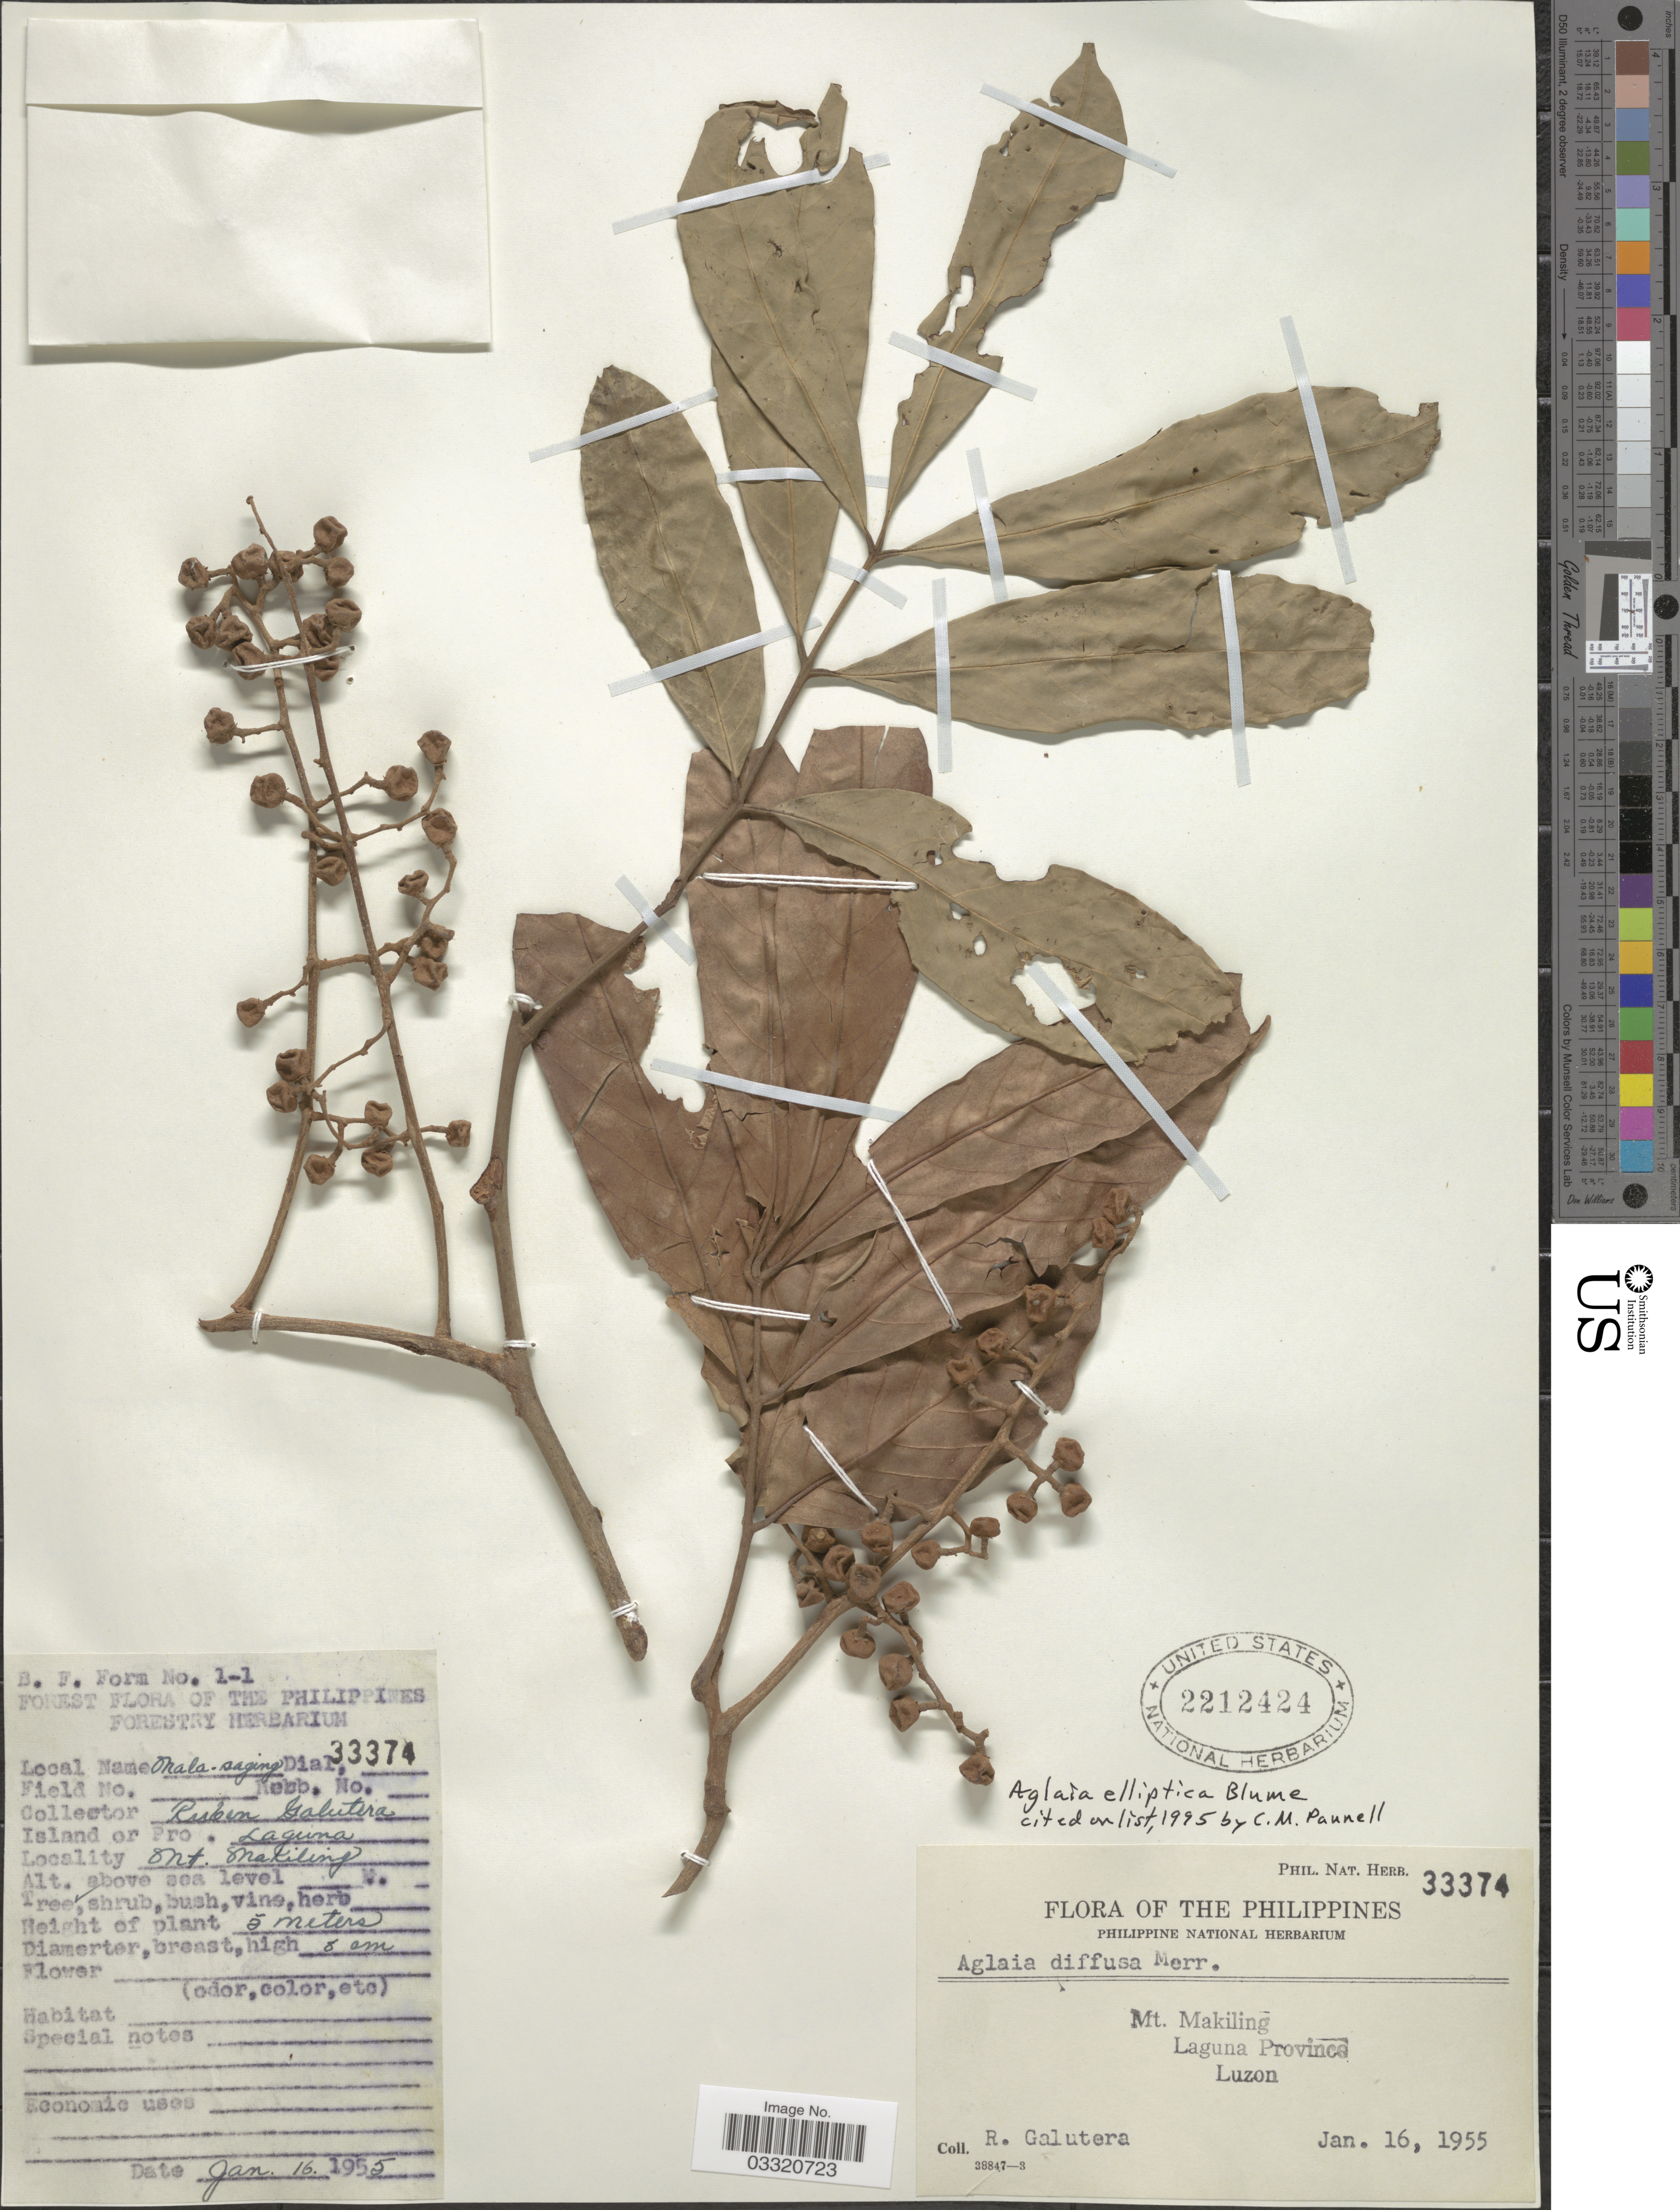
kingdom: Plantae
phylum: Tracheophyta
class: Magnoliopsida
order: Sapindales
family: Meliaceae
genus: Aglaia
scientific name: Aglaia elliptica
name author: Blume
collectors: R. Galutera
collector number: Phil. Nat. Herb. 33374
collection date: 1955-01-16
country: Philippines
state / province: Calabarzon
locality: Mt. Makiling, Laguna Province, Luzon.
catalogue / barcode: US 2212424